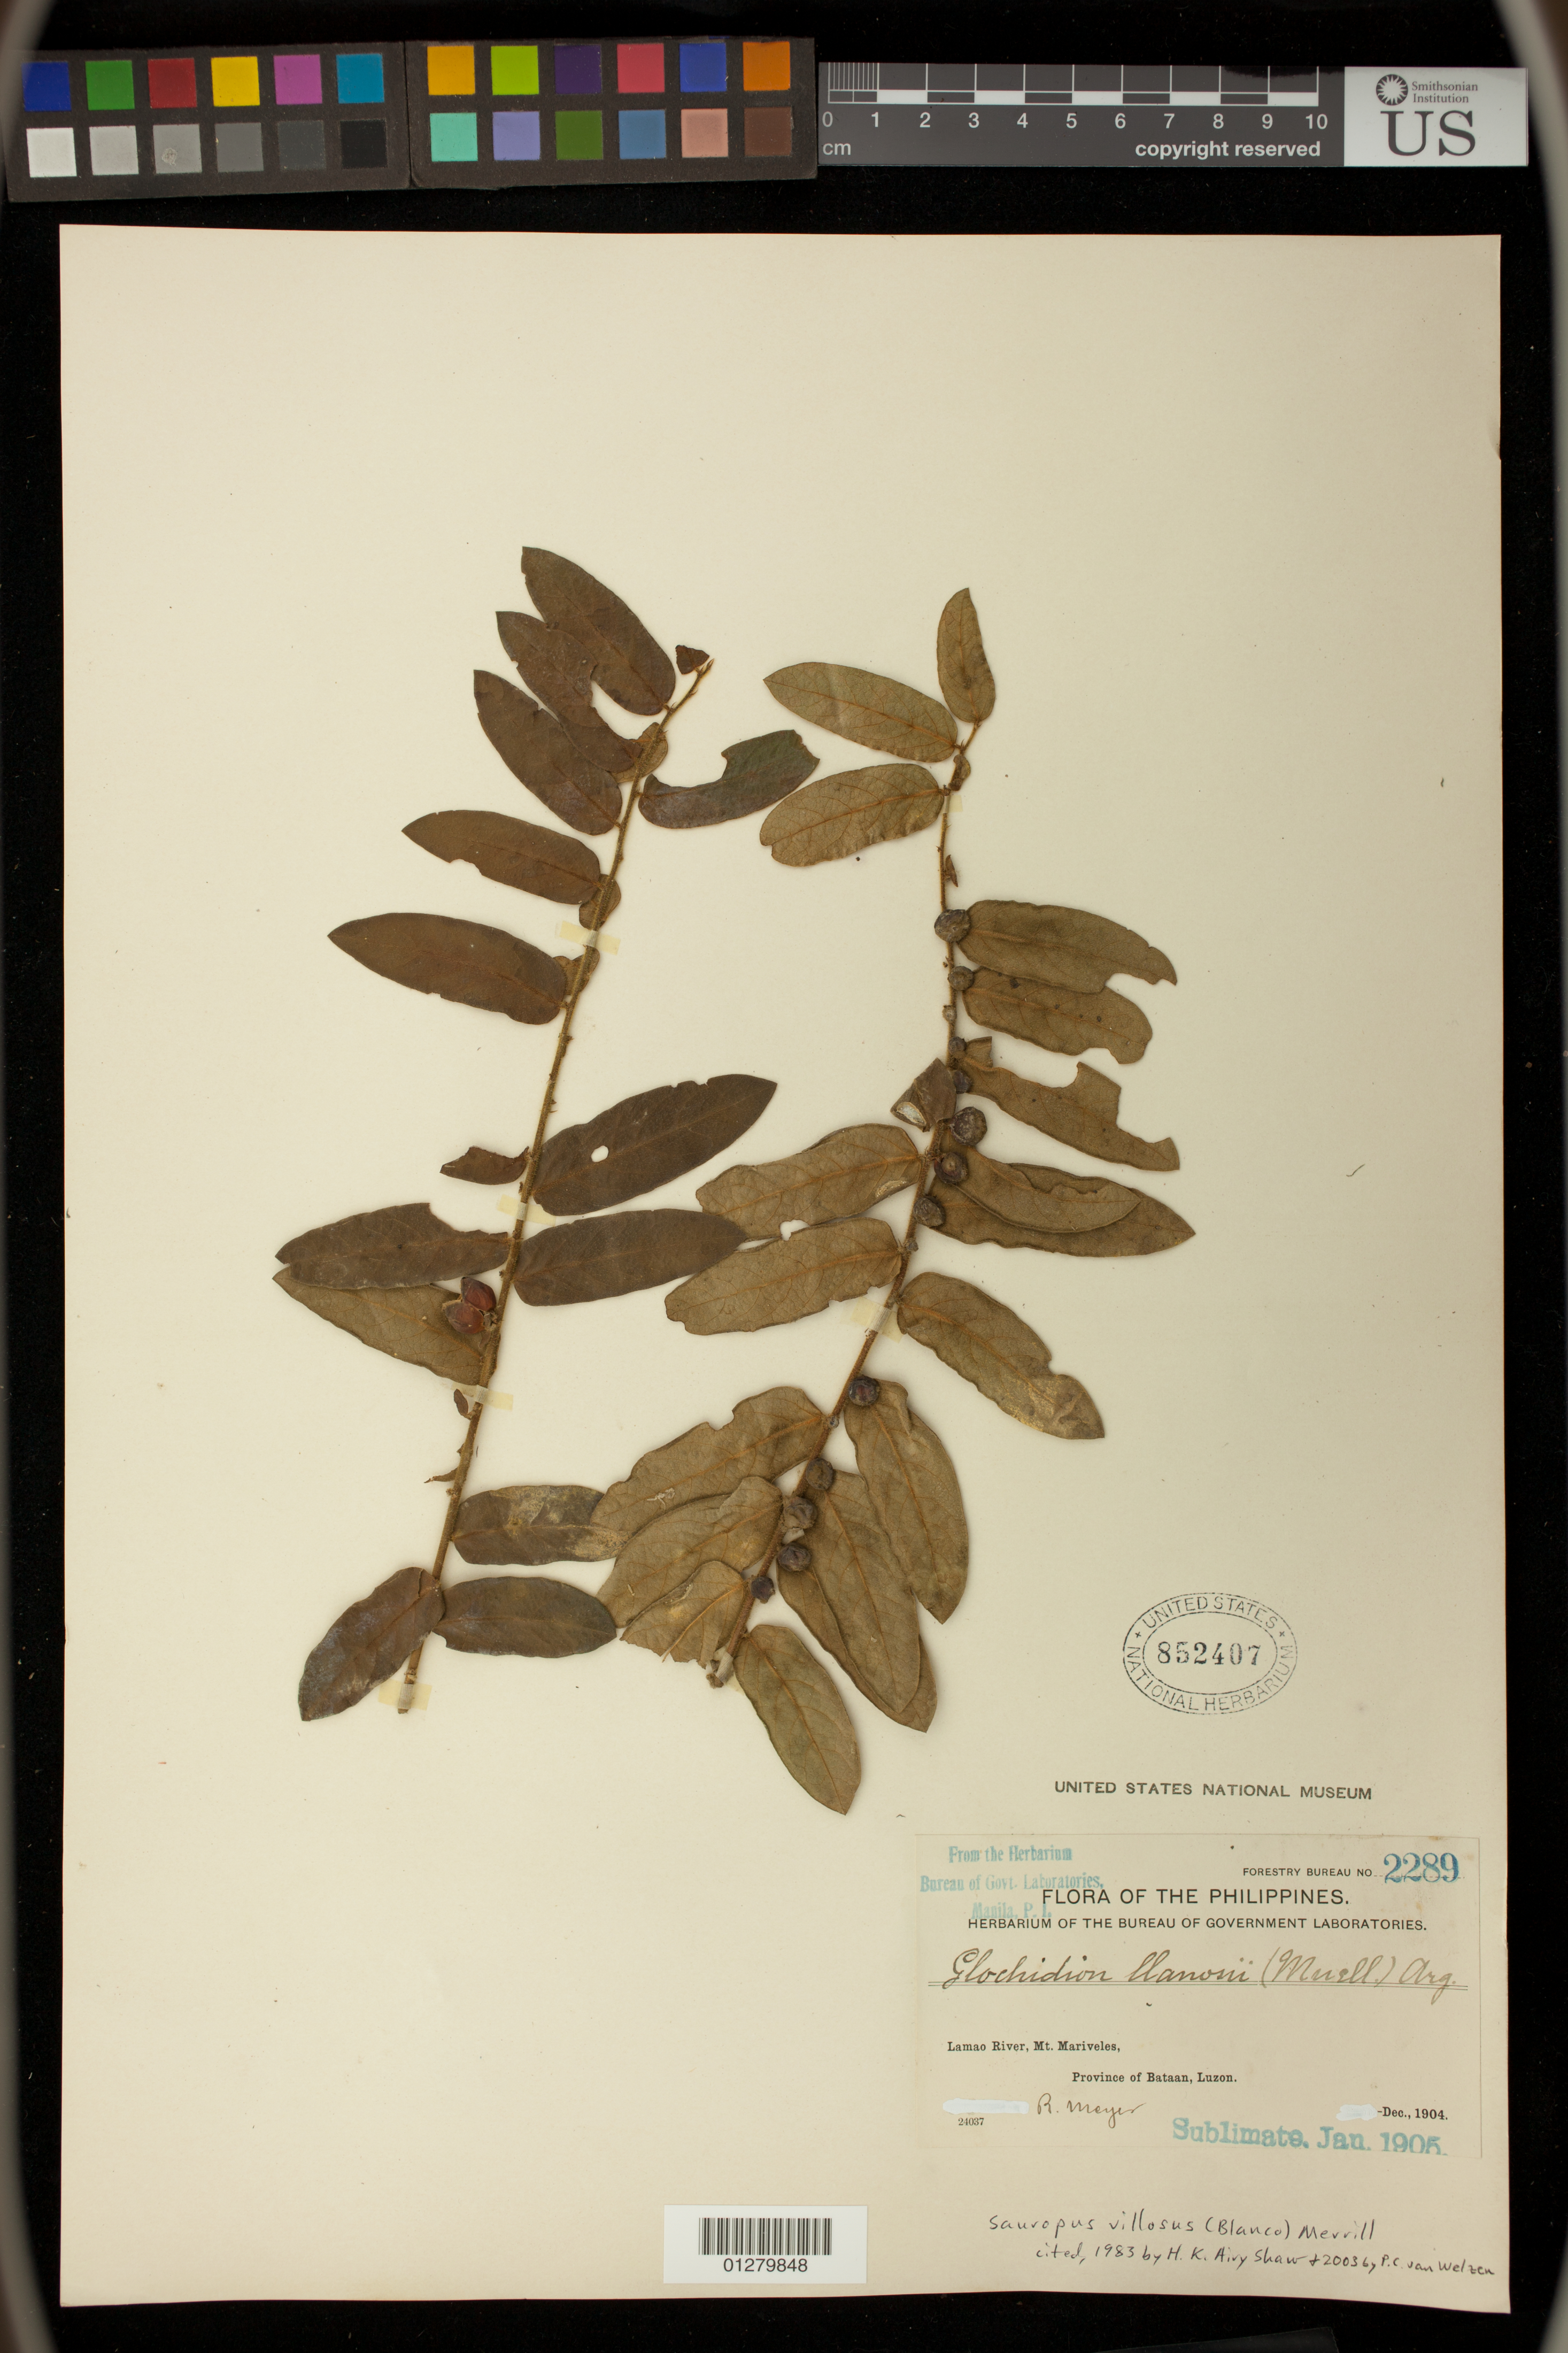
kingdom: Plantae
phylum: Tracheophyta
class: Magnoliopsida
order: Malpighiales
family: Phyllanthaceae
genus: Sauropus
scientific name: Sauropus villosus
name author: (Blanco) Merr.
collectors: R. Meyer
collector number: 2289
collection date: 1904-12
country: Philippines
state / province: Central Luzon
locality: Lamao River, Mt. Mariveles, Province of Bataan, Luzon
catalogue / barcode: US 852407